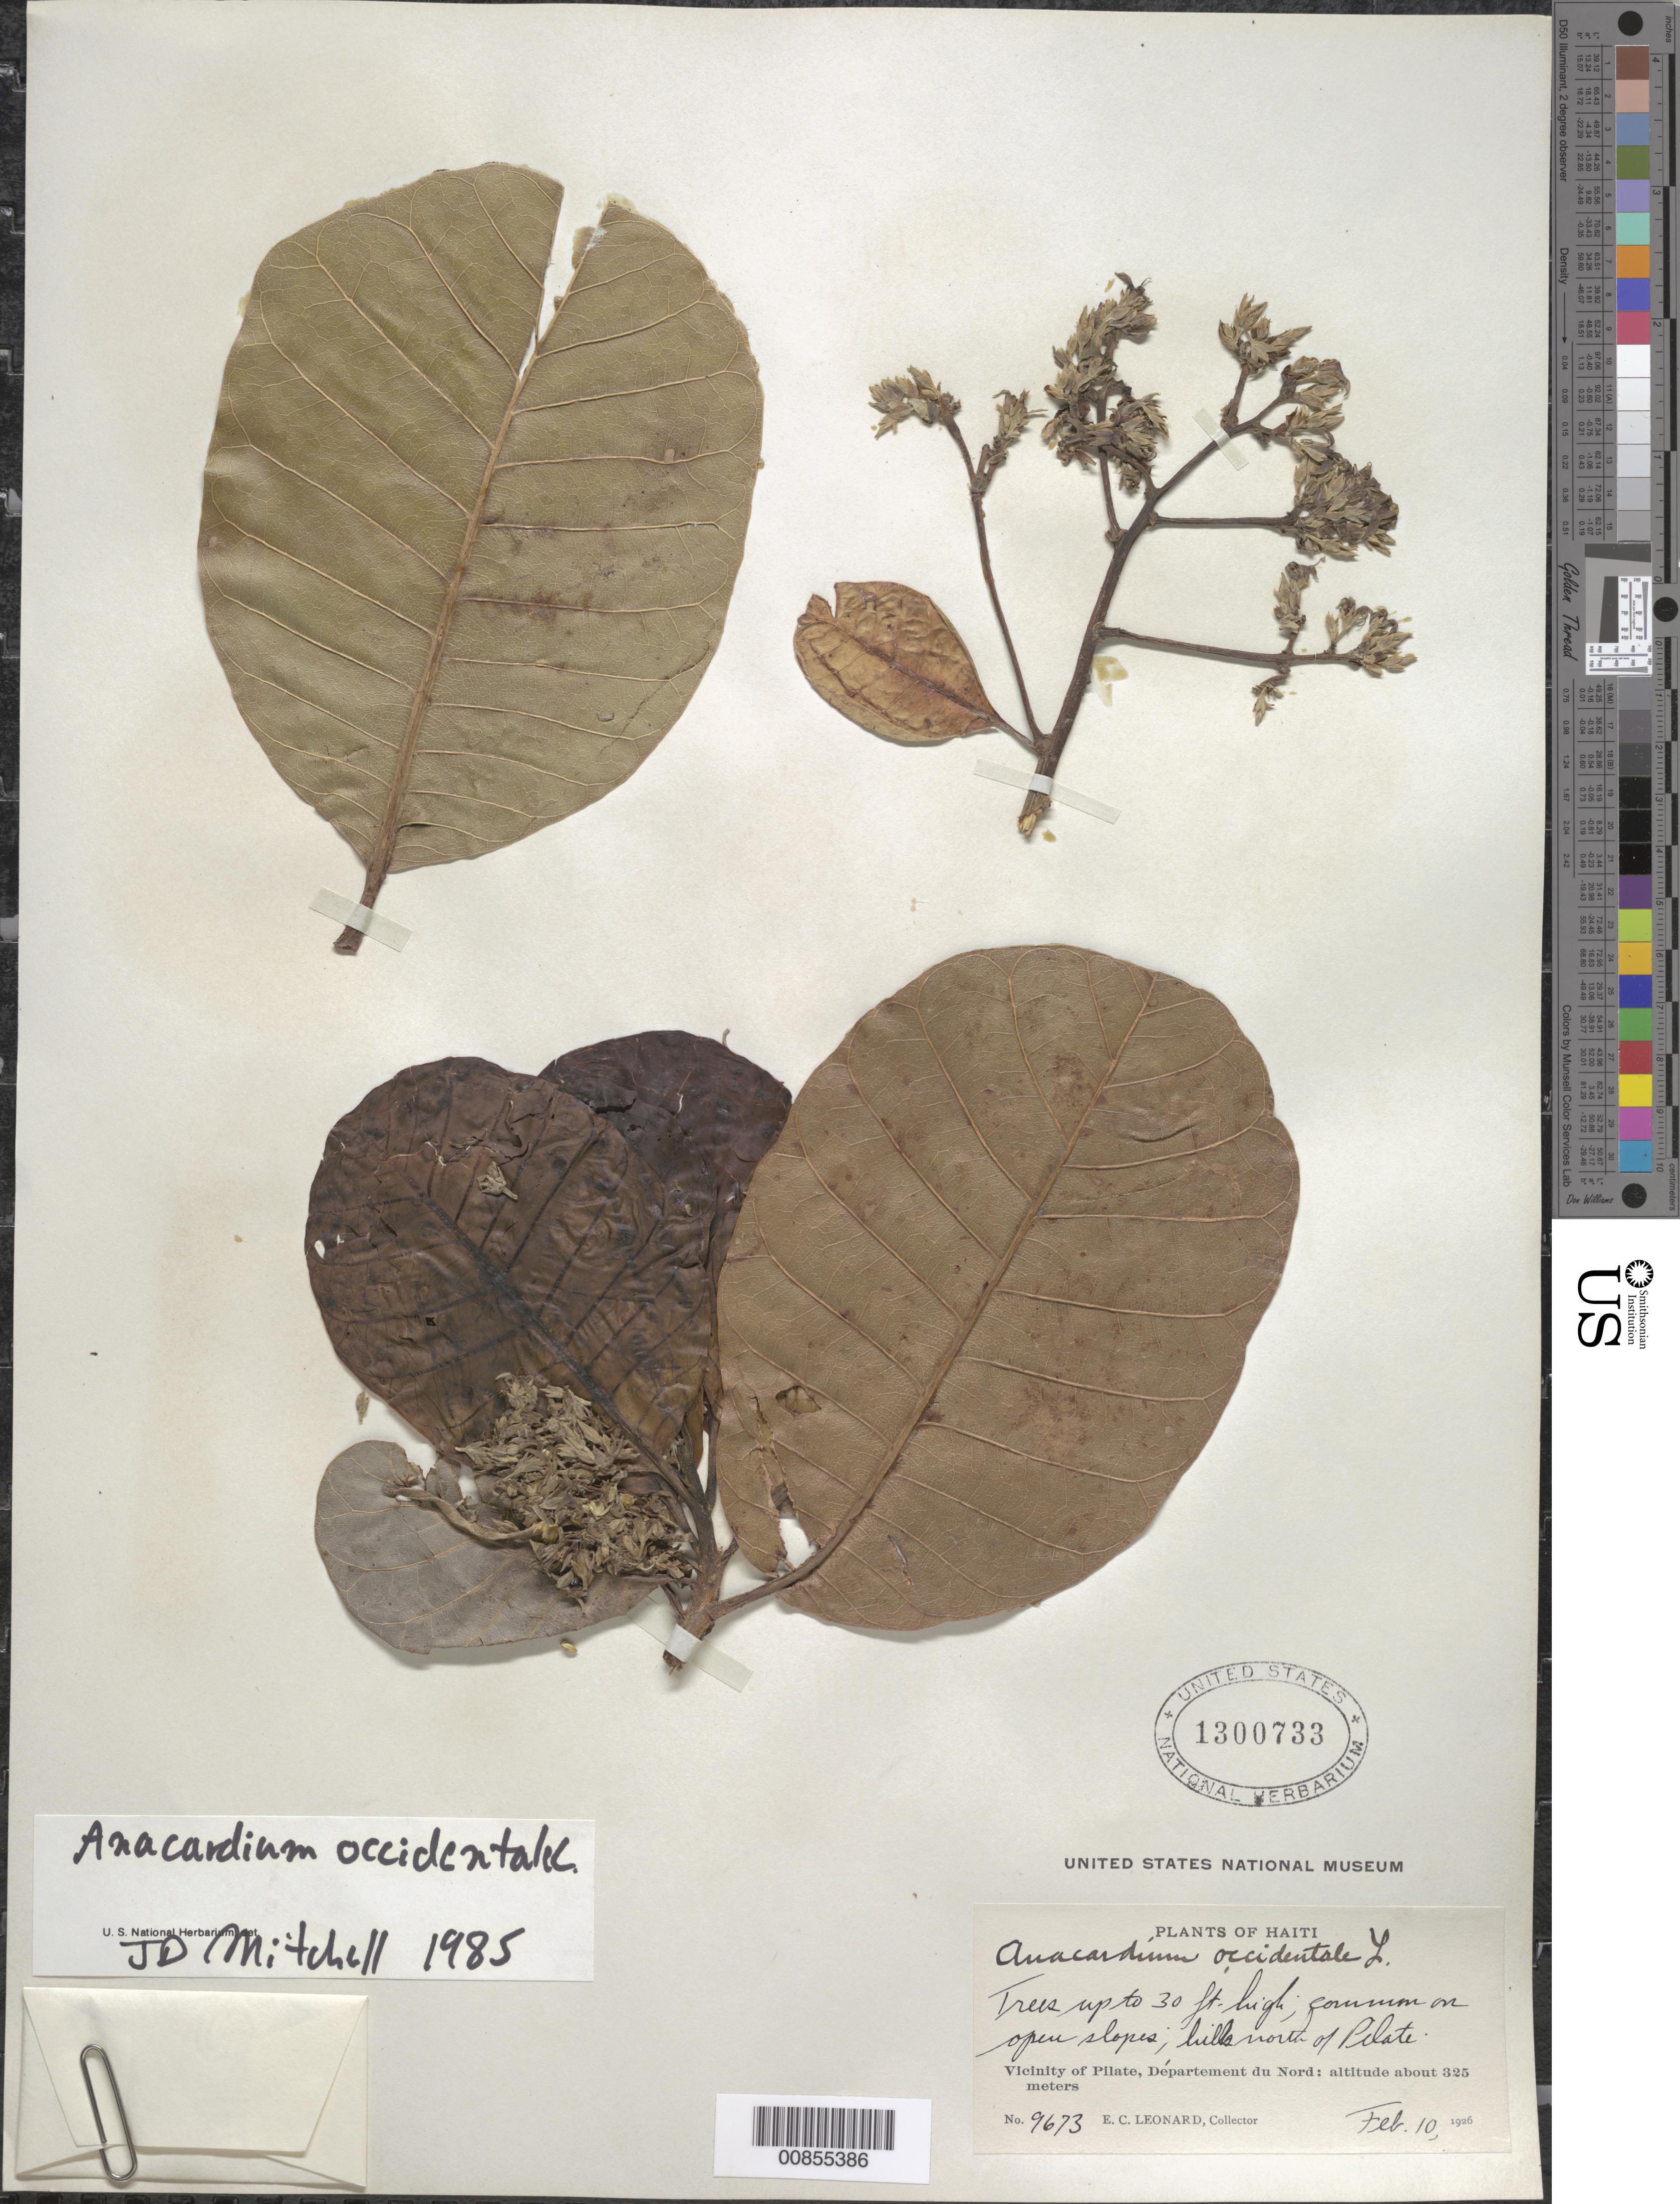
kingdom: Plantae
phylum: Tracheophyta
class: Magnoliopsida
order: Sapindales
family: Anacardiaceae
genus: Anacardium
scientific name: Anacardium occidentale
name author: L.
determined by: Mitchell, John D.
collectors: E. C. Leonard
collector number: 9673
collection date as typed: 10 Feb 1926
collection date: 1926-02-10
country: Haiti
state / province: Nord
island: Hispaniola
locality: Vicinity of Pilate, hills N of town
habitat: On open slopes of hills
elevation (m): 325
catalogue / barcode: US 1300733